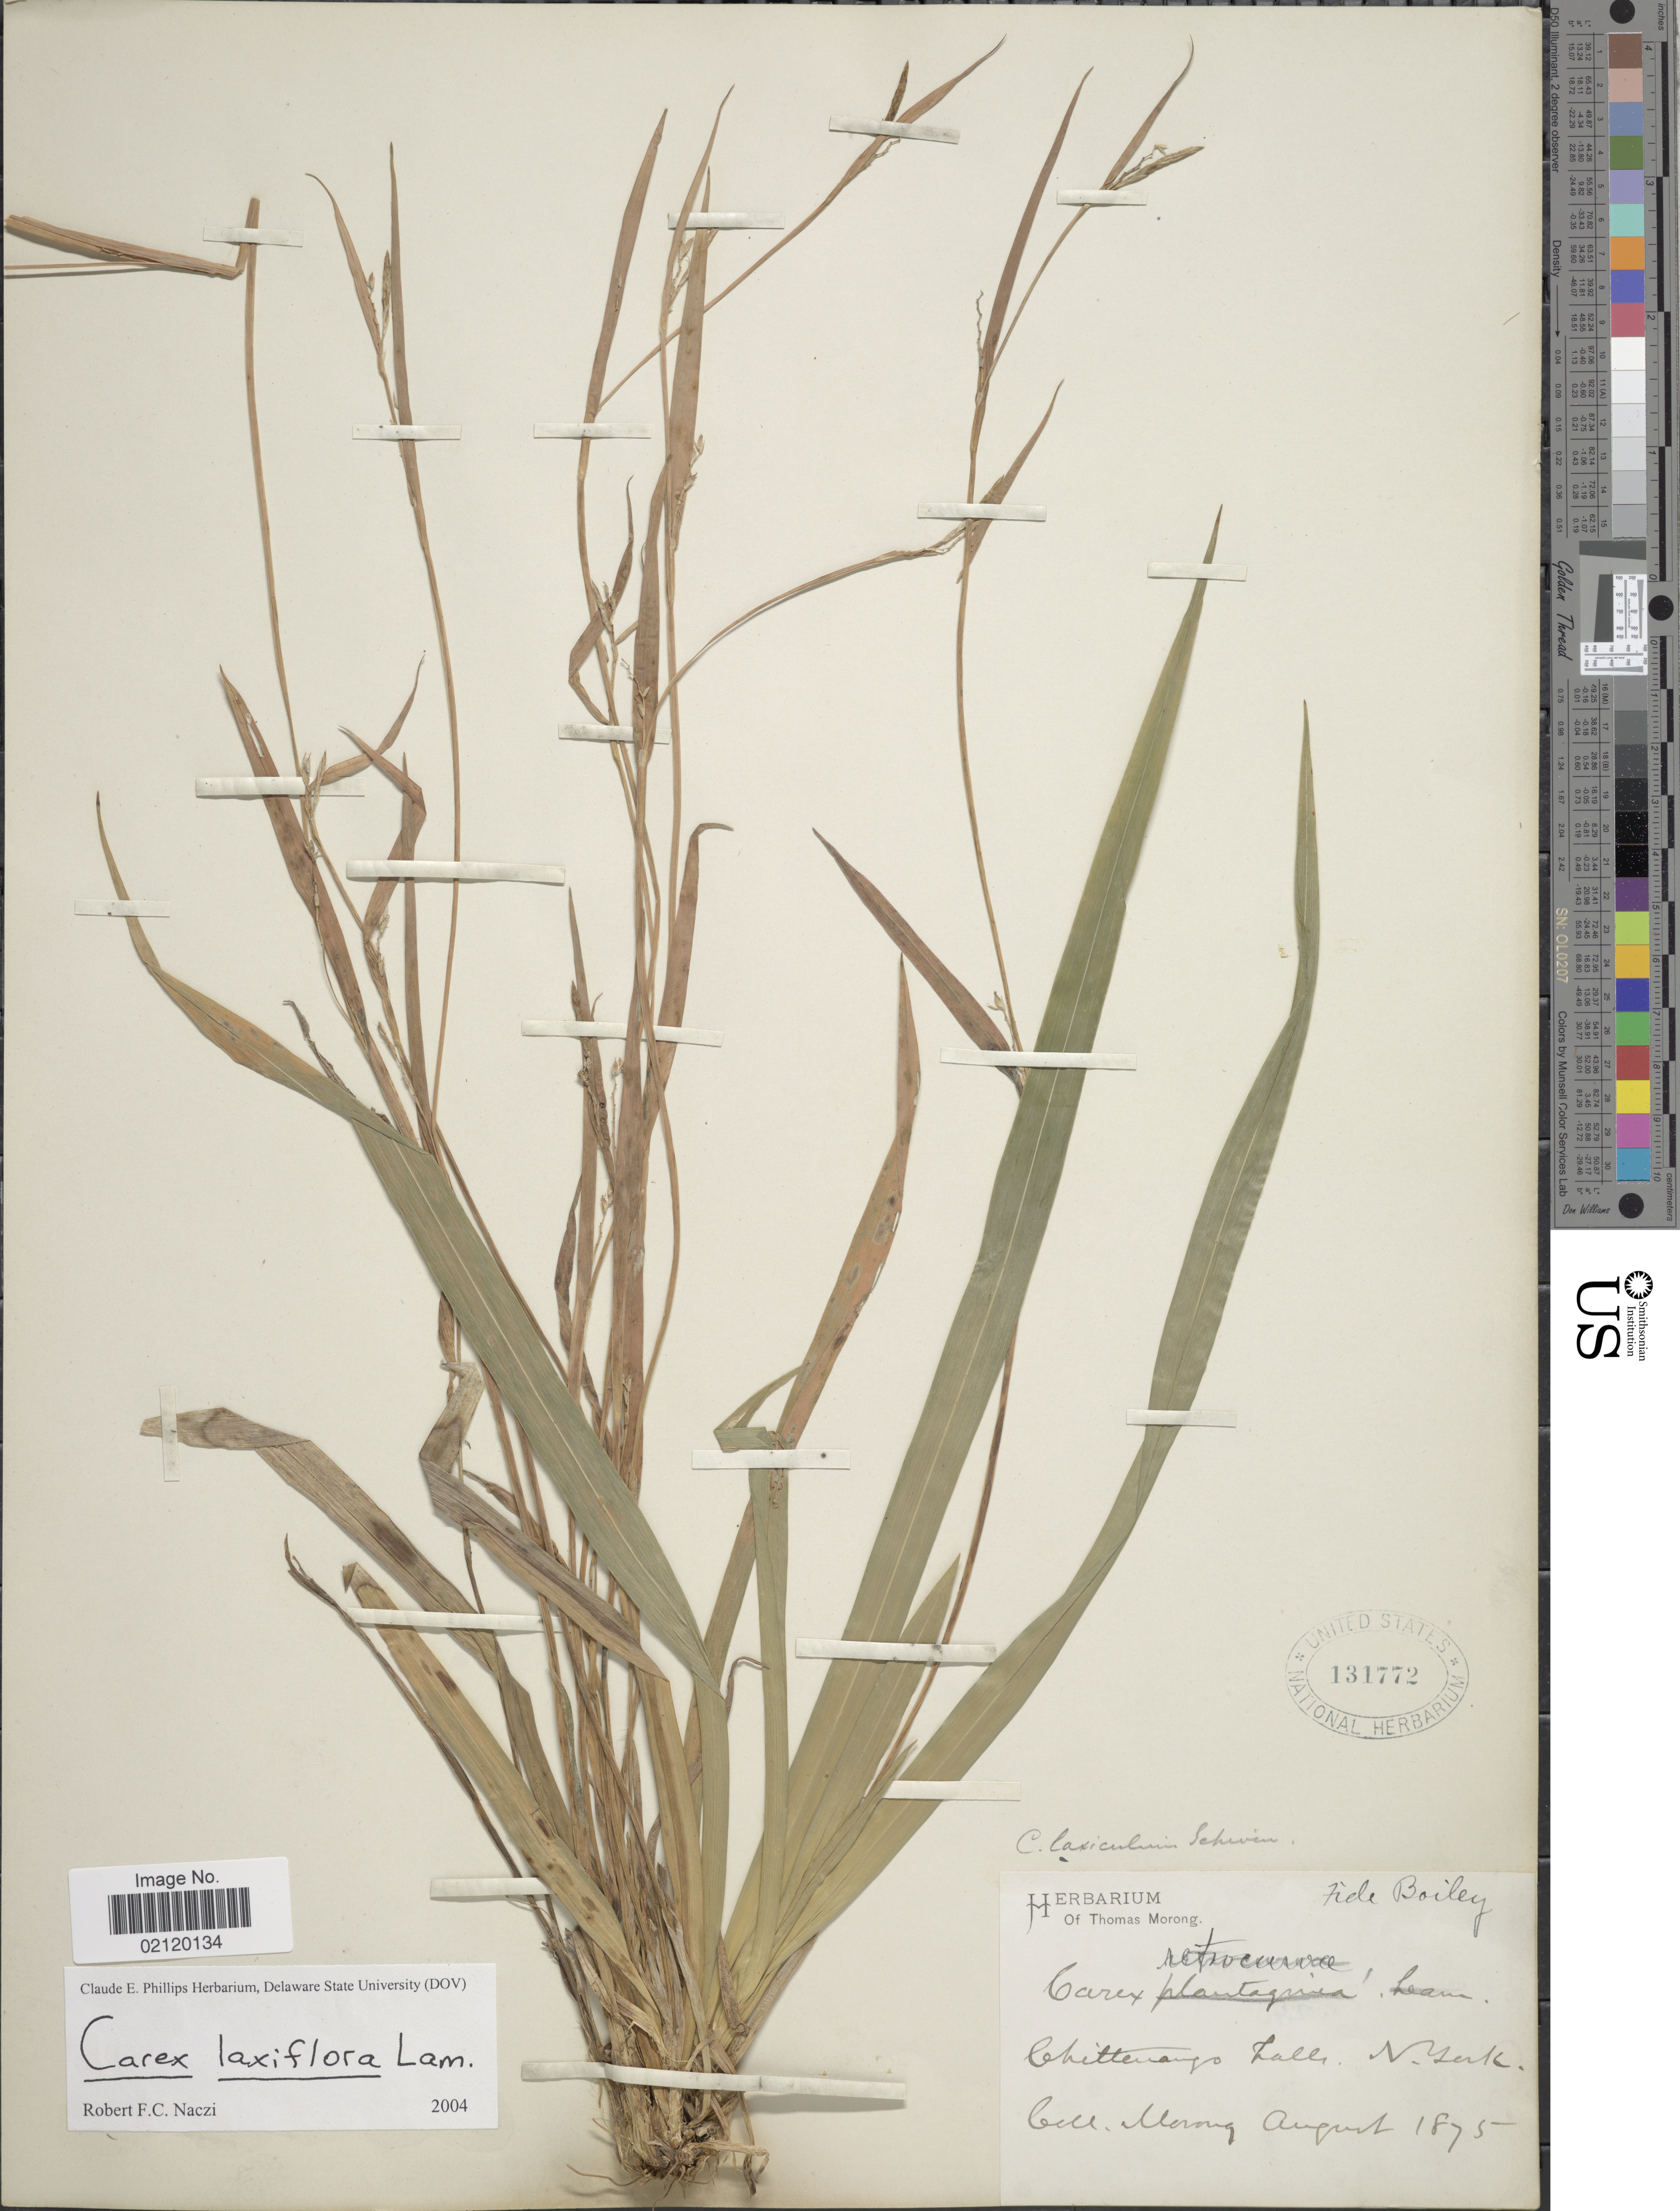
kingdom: Plantae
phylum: Tracheophyta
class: Liliopsida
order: Poales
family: Cyperaceae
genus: Carex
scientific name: Carex laxiflora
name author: Lam.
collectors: ex herb. T. Morong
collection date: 1875-08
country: United States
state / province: New York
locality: Chittenango Falls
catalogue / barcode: US 131772